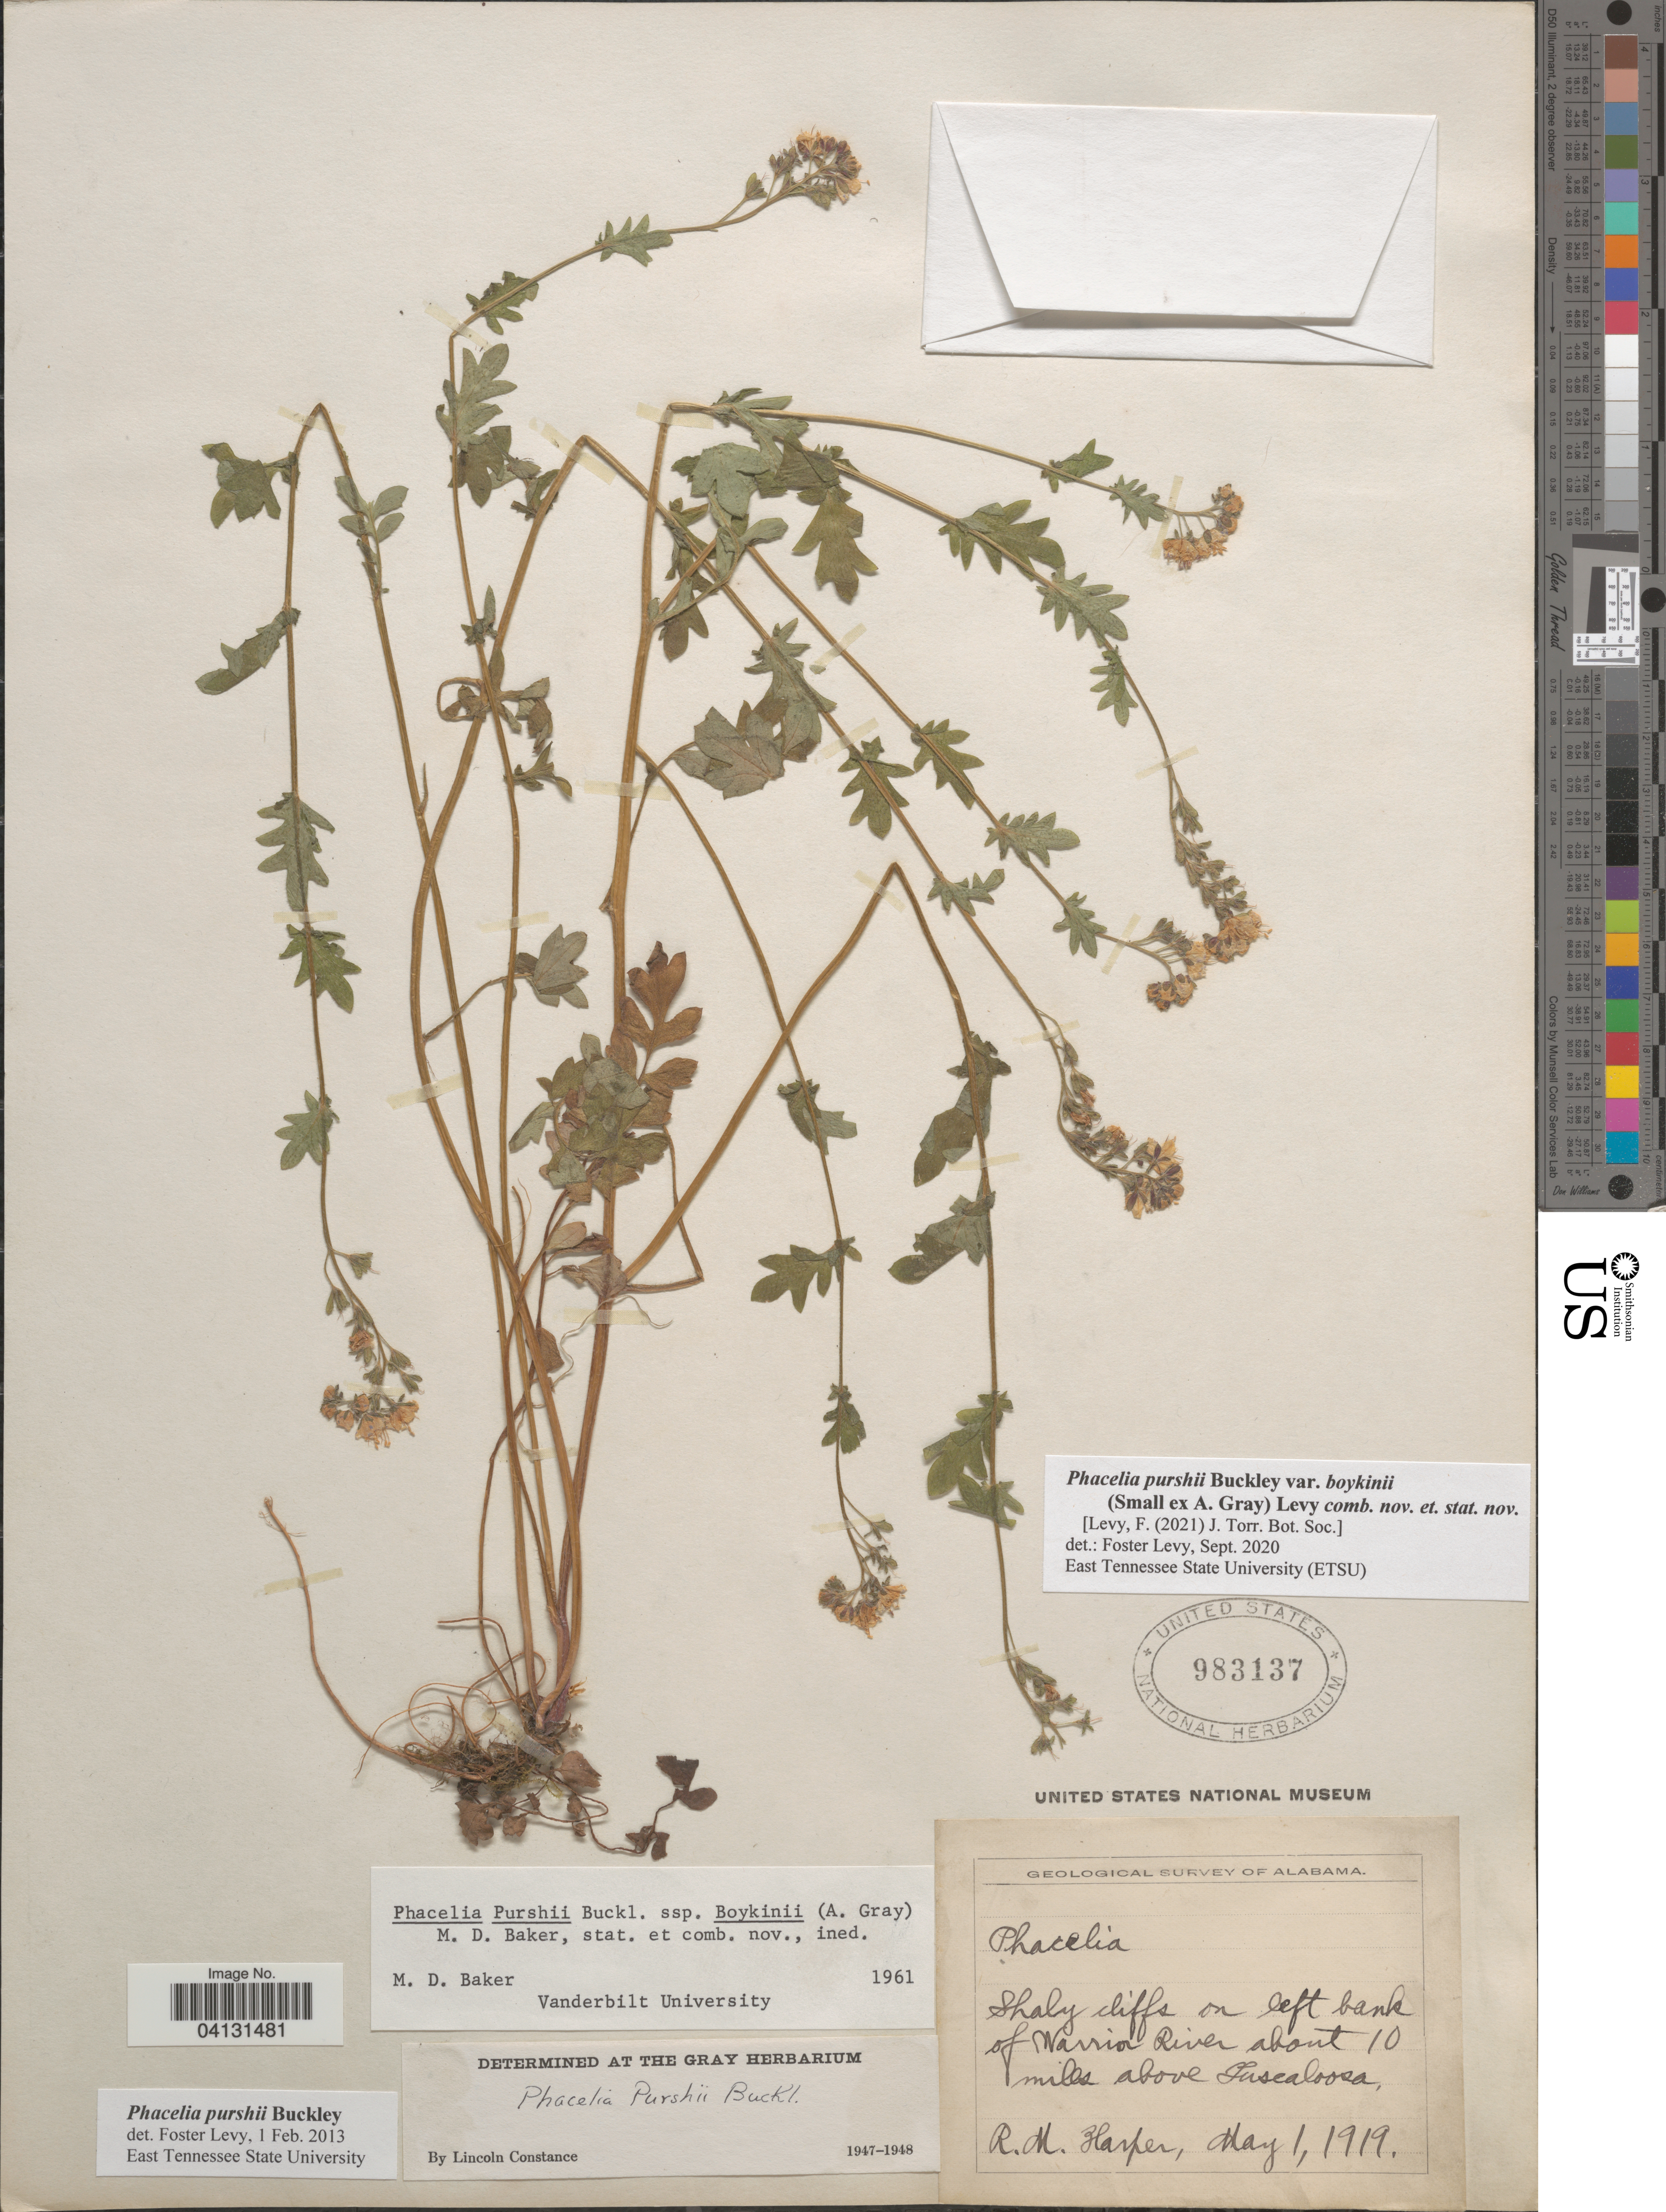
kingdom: Plantae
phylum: Tracheophyta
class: Magnoliopsida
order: Boraginales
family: Hydrophyllaceae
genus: Phacelia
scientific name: Phacelia purshii var. boykinii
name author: (Small ex A. Gray) Levy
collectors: R. Harper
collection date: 1919-05-01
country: United States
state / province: Alabama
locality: Geological Survery of Alabama. Shady cliffs on left bank of Warrior River about 10 miles above Tuscaloosa.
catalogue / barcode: US 983137